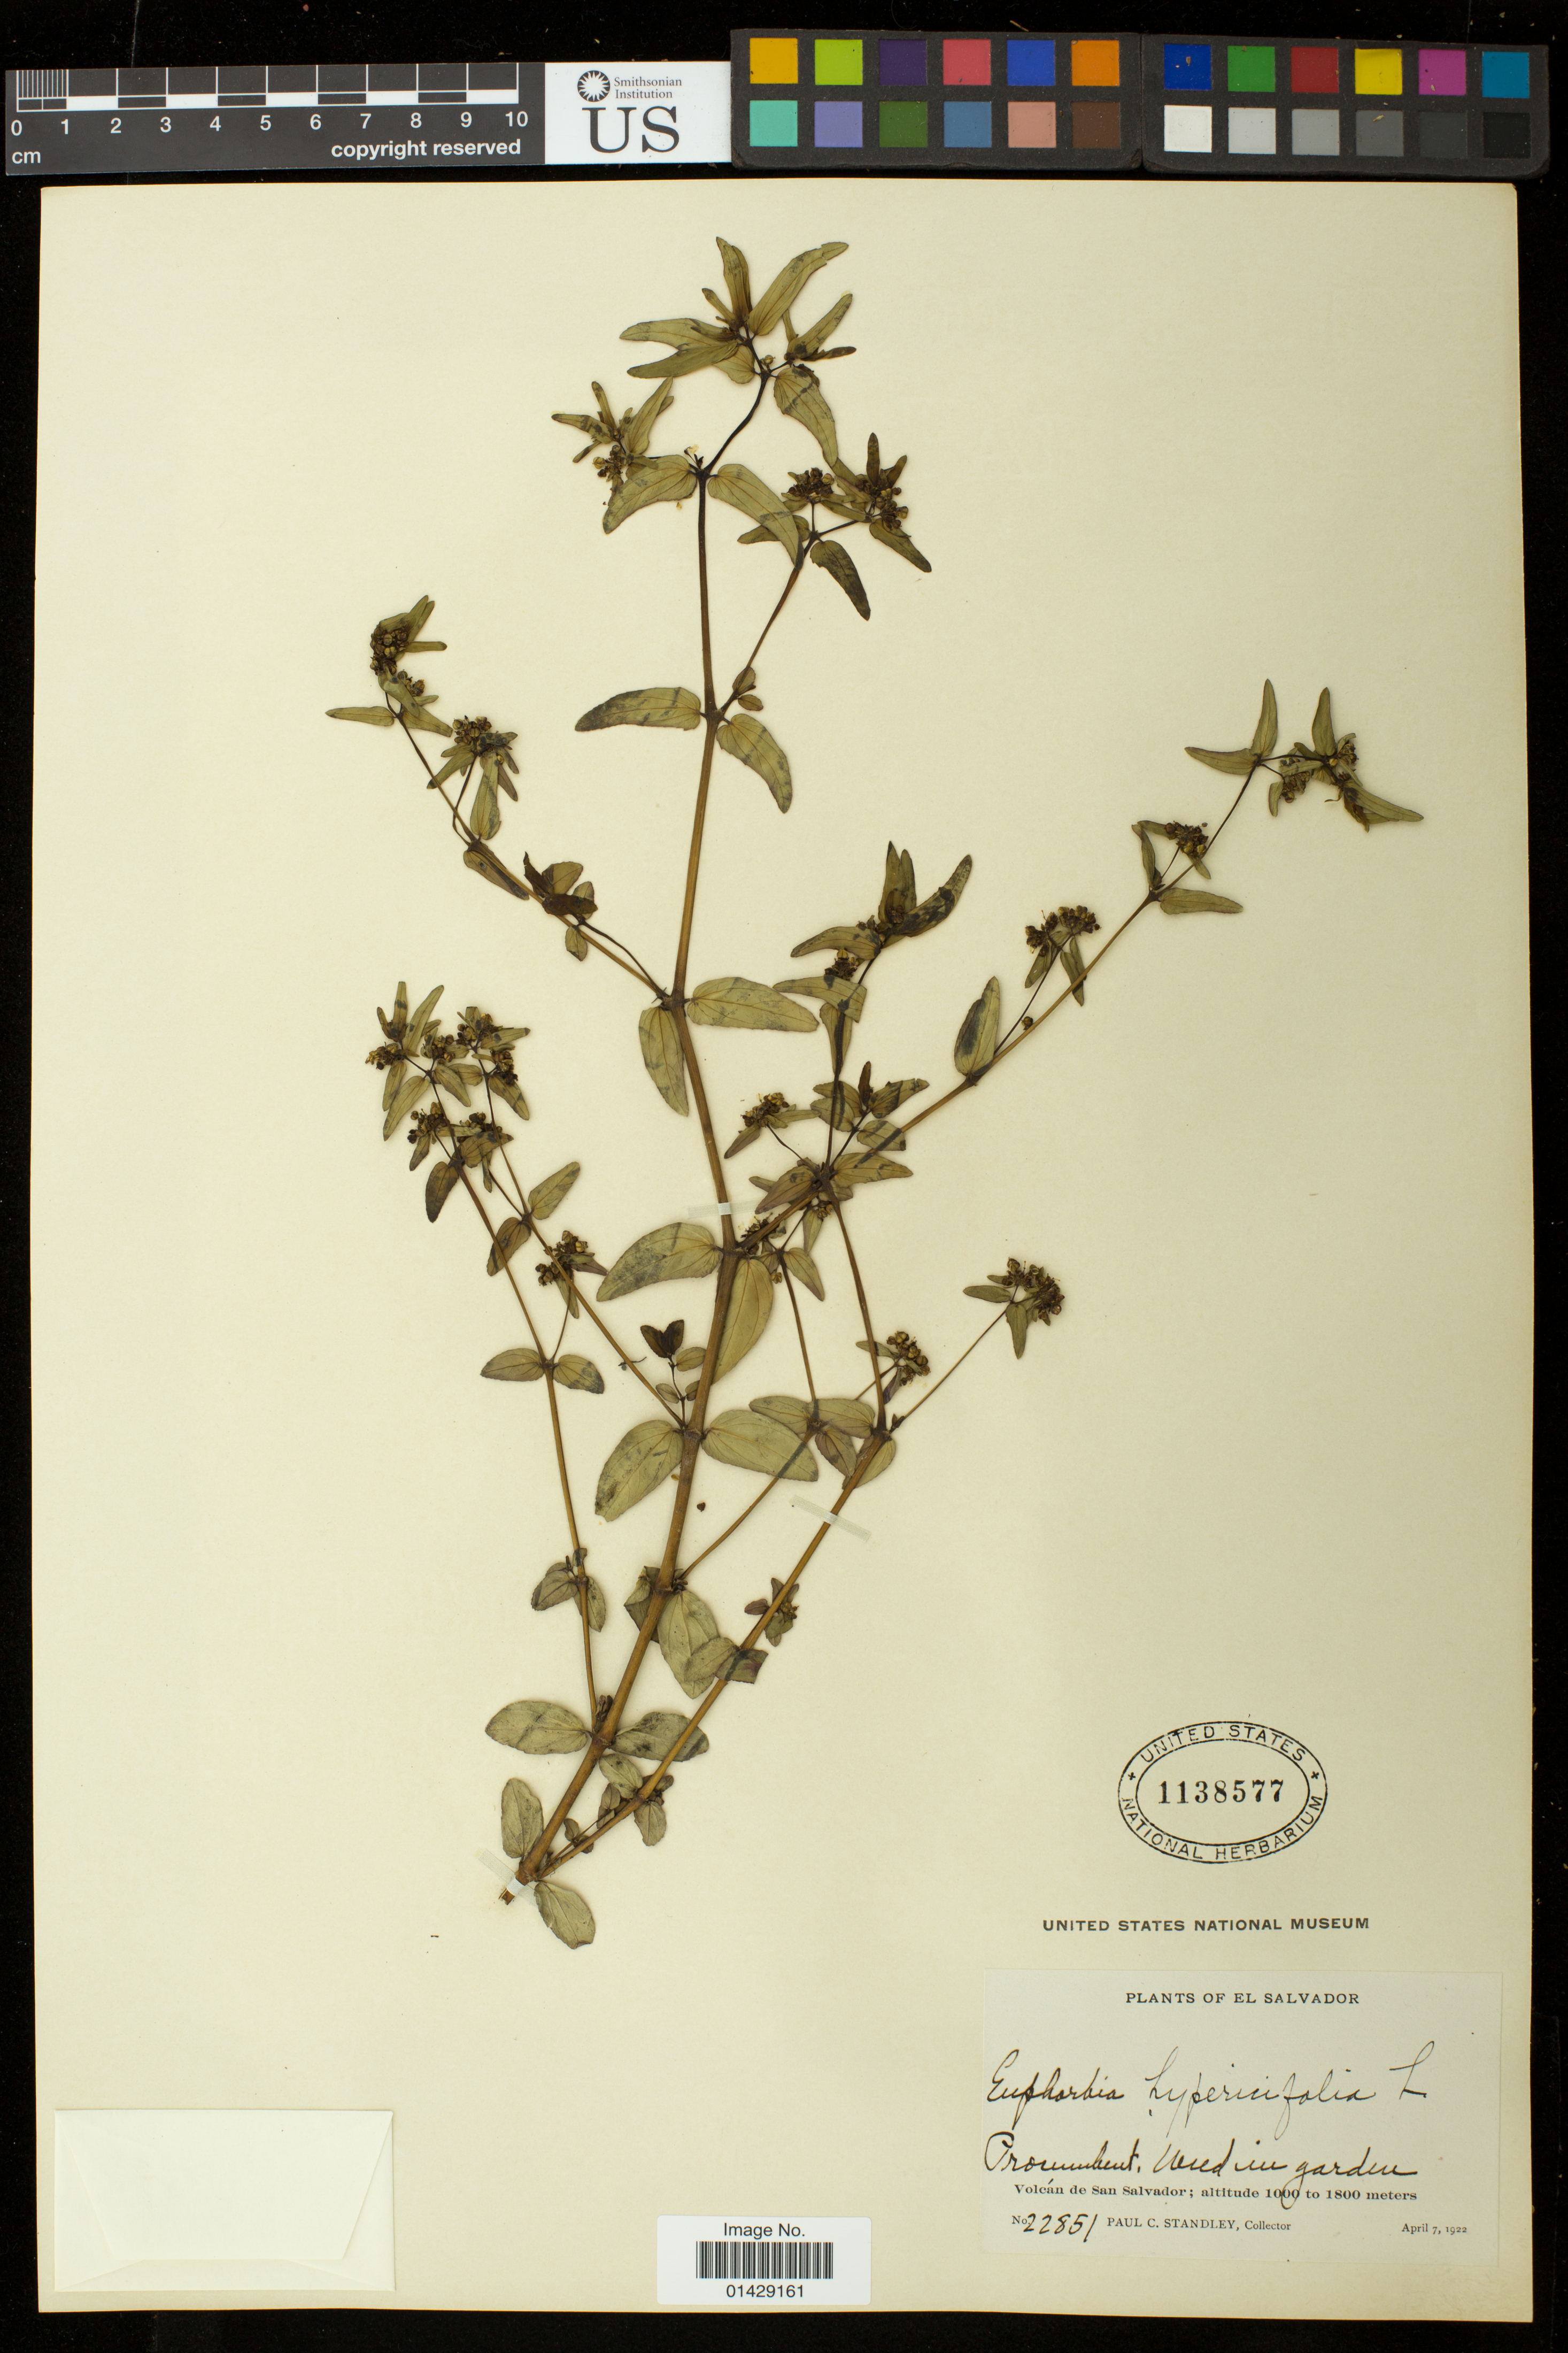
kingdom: Plantae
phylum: Tracheophyta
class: Magnoliopsida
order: Malpighiales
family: Euphorbiaceae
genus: Euphorbia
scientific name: Euphorbia hyssopifolia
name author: L.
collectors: P. C. Standley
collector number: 22851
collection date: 1922-04-07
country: El Salvador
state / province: San Salvador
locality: Volcan de San Salvador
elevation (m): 1000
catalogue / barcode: US 1138577